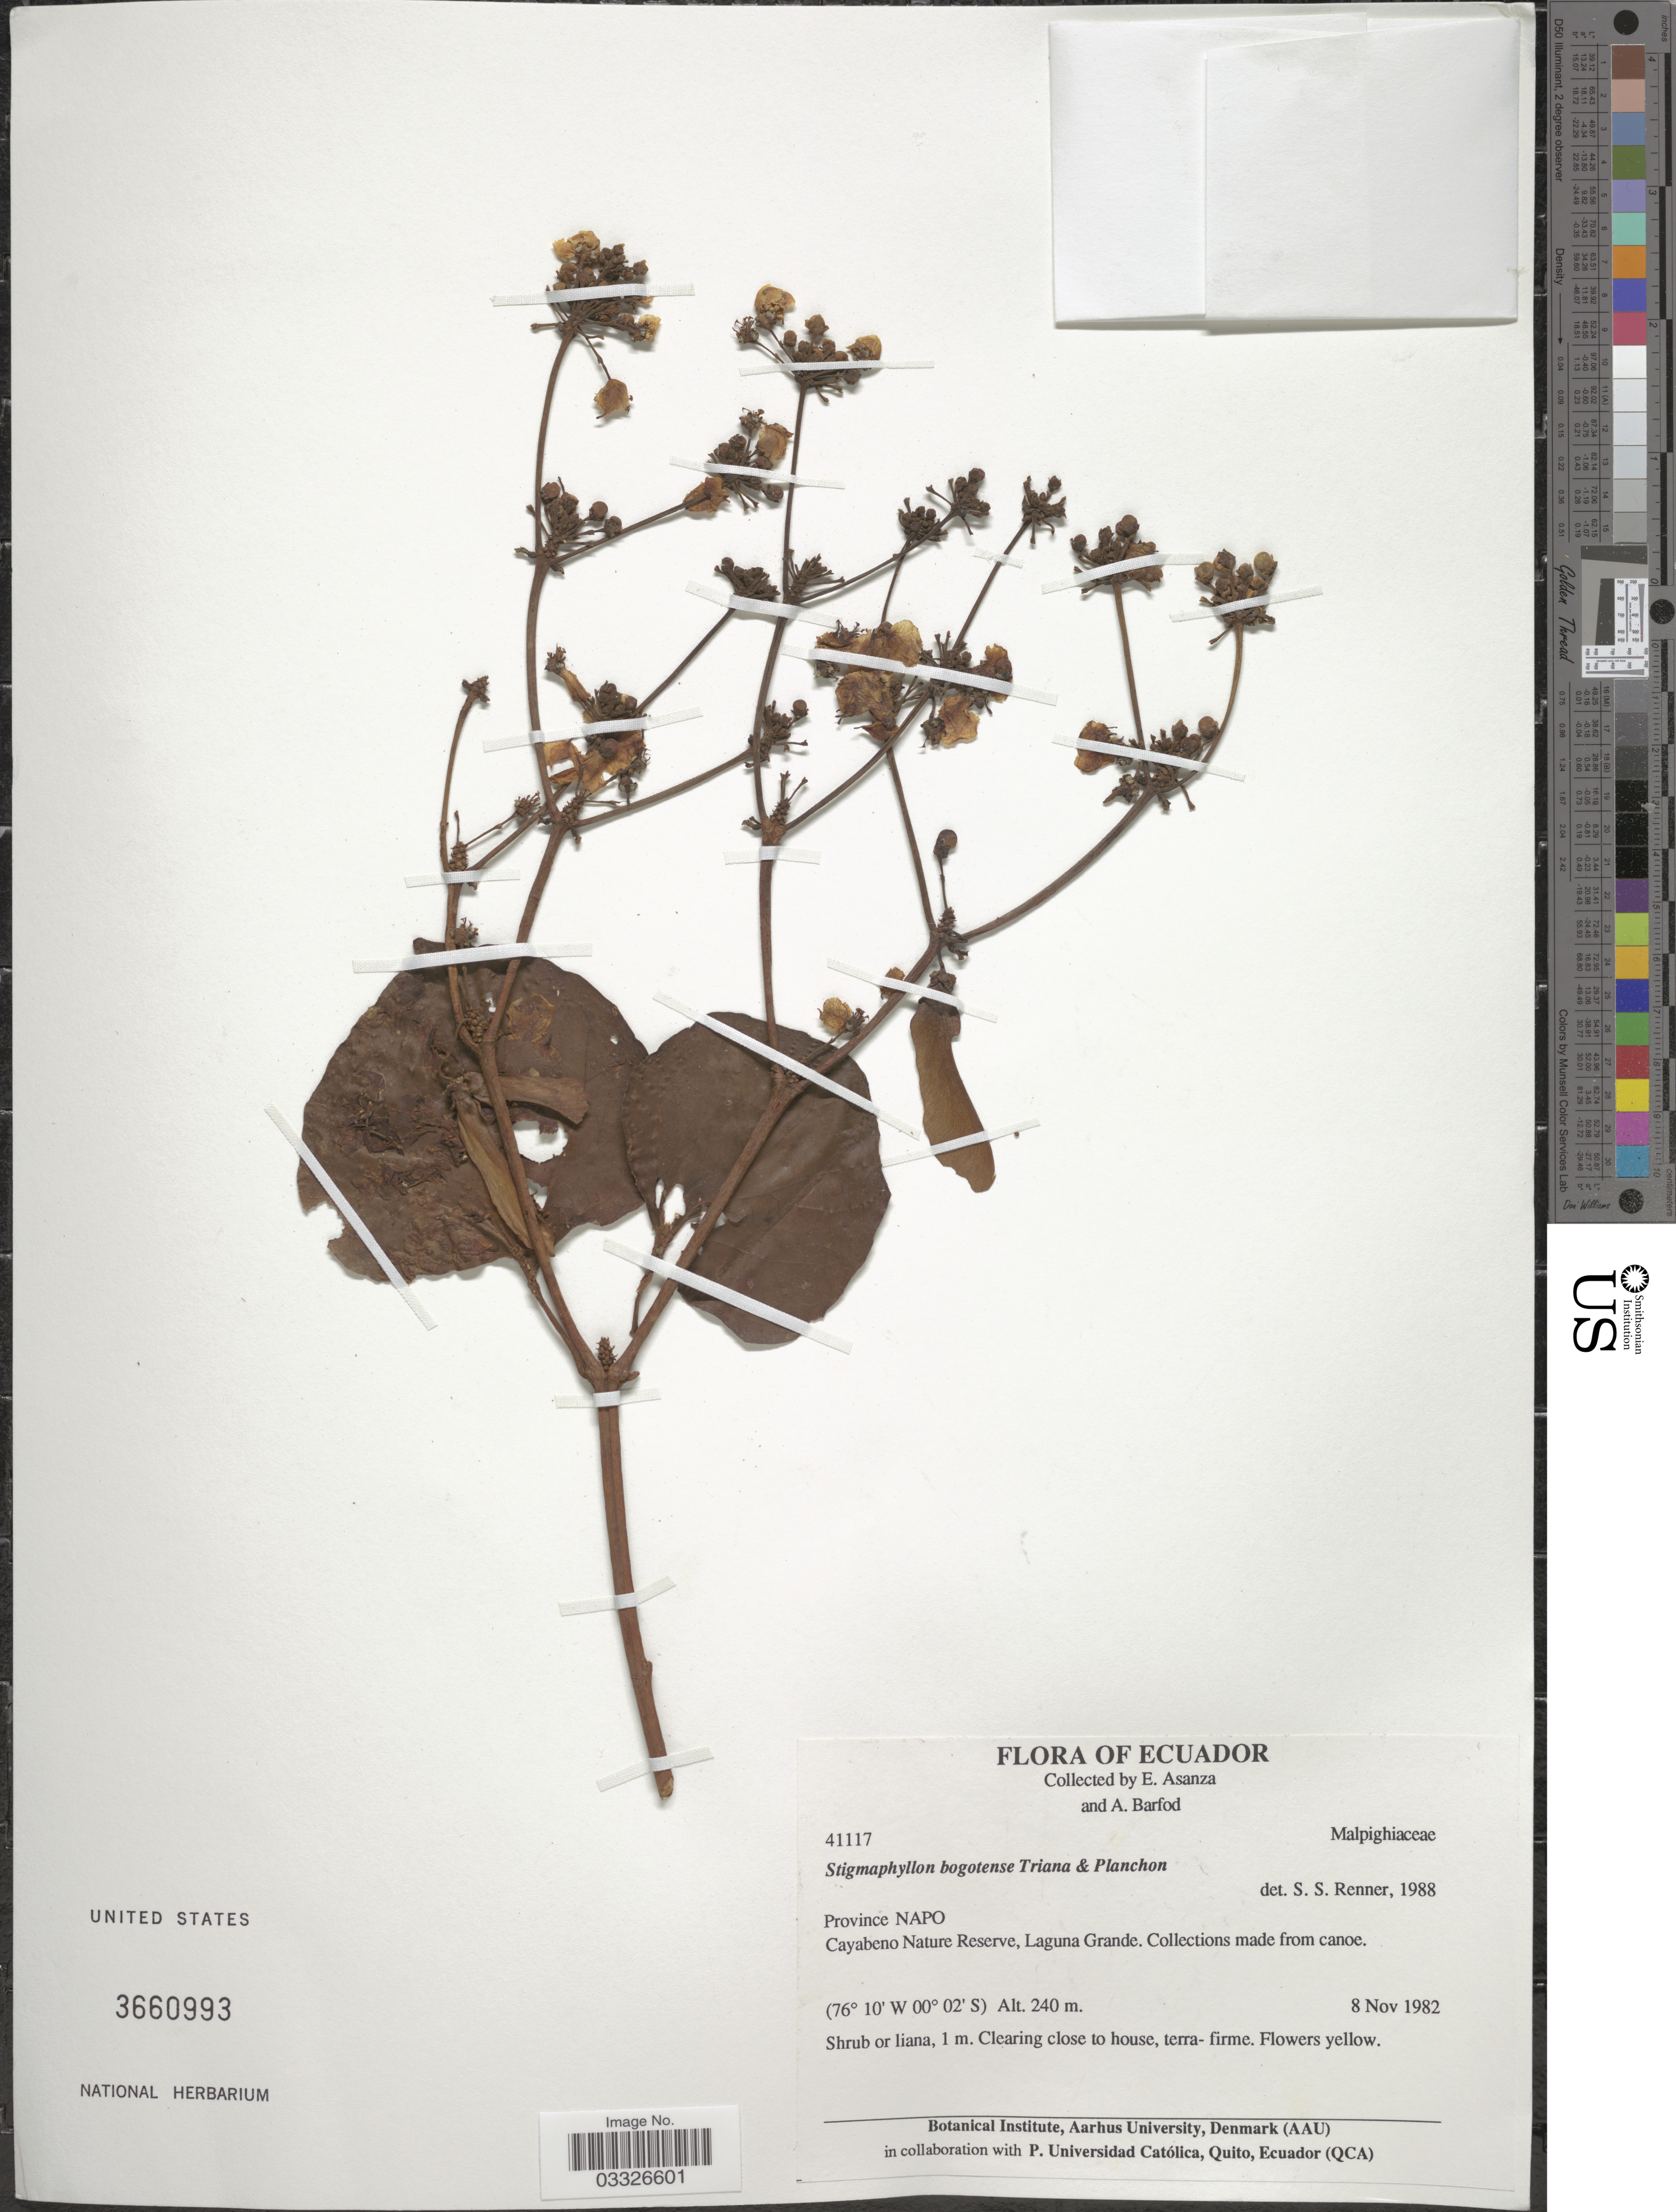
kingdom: Plantae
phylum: Tracheophyta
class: Magnoliopsida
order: Malpighiales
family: Malpighiaceae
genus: Stigmaphyllon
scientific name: Stigmaphyllon bogotense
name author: Triana & Planch.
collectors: E. Asanza & A. Barfod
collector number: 41117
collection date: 1982-11-08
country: Ecuador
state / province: Napo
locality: Cayabeno Nature Reserve, Laguna Grande.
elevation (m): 240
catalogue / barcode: US 3660993